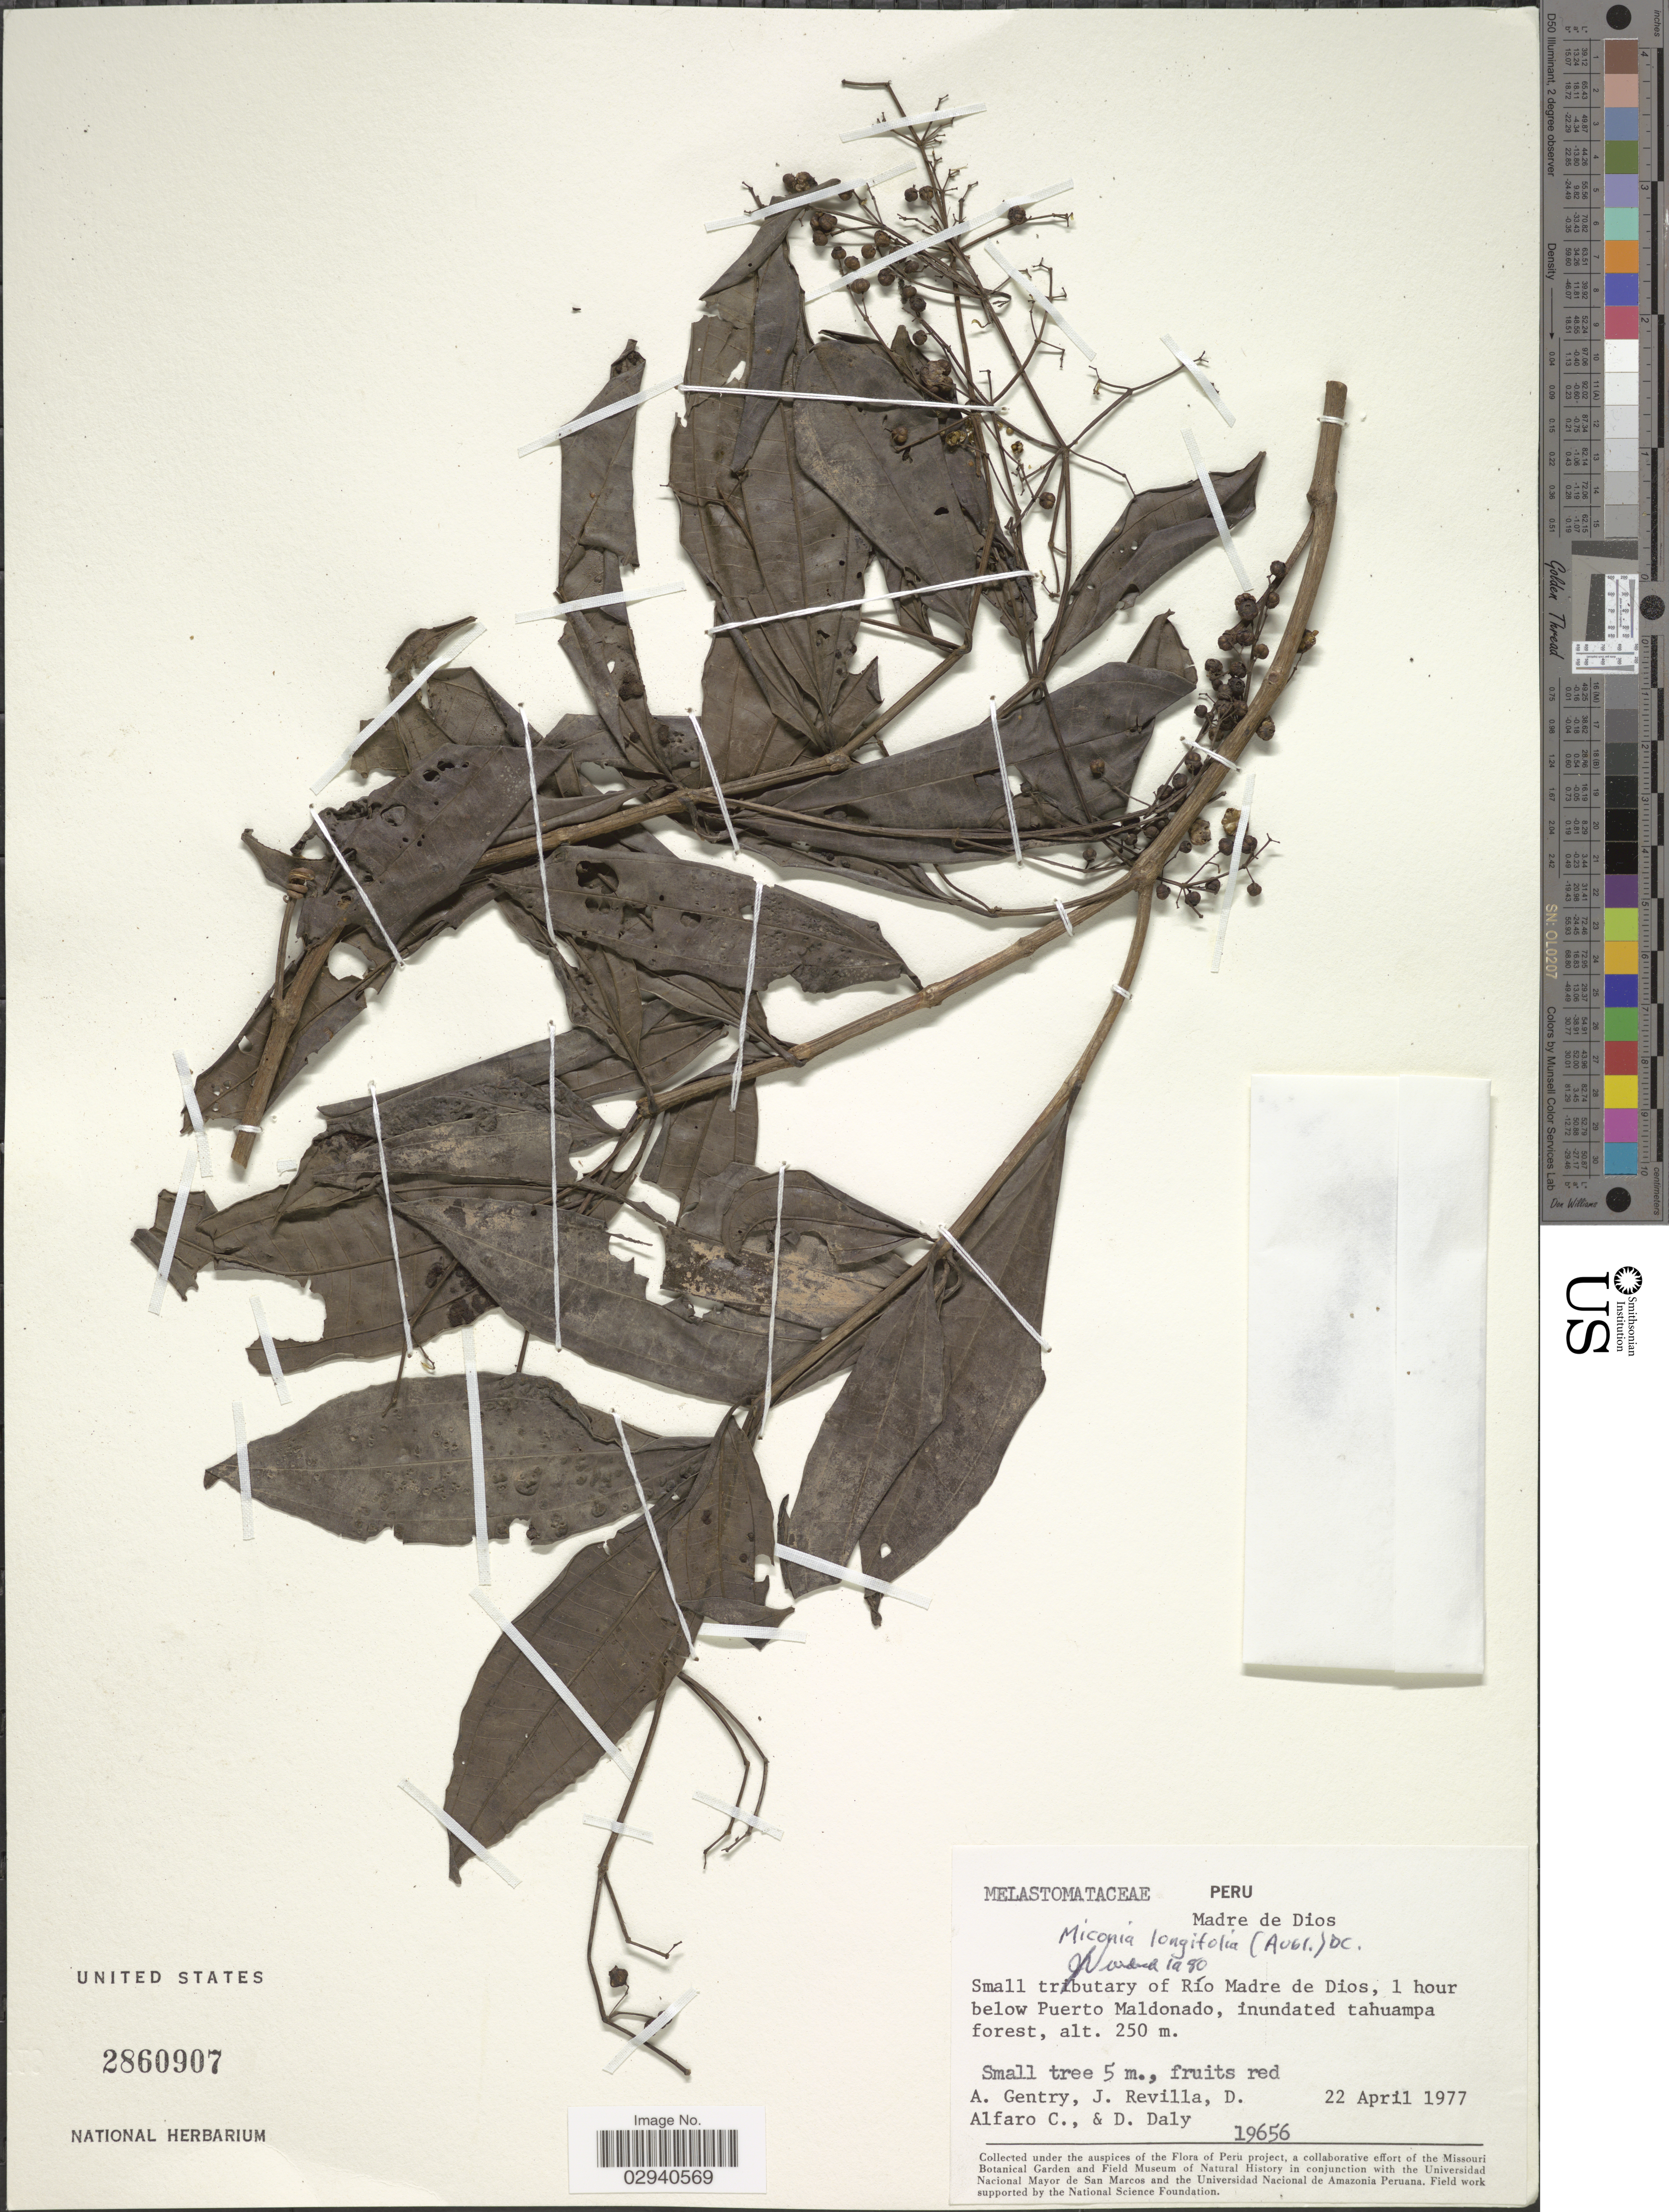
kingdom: Plantae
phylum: Tracheophyta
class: Magnoliopsida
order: Myrtales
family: Melastomataceae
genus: Miconia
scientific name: Miconia longifolia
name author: (Aubl.) DC.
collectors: A. H. Gentry, J. Revilla, D. Alfaro Castaneda & D. C. Daly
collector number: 19656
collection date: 1977-04-22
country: Peru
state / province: Madre de Dios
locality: Small tributary of Río Madre de Dios, 1 hour below Puerto Maldonado.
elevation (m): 250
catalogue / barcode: US 2860907